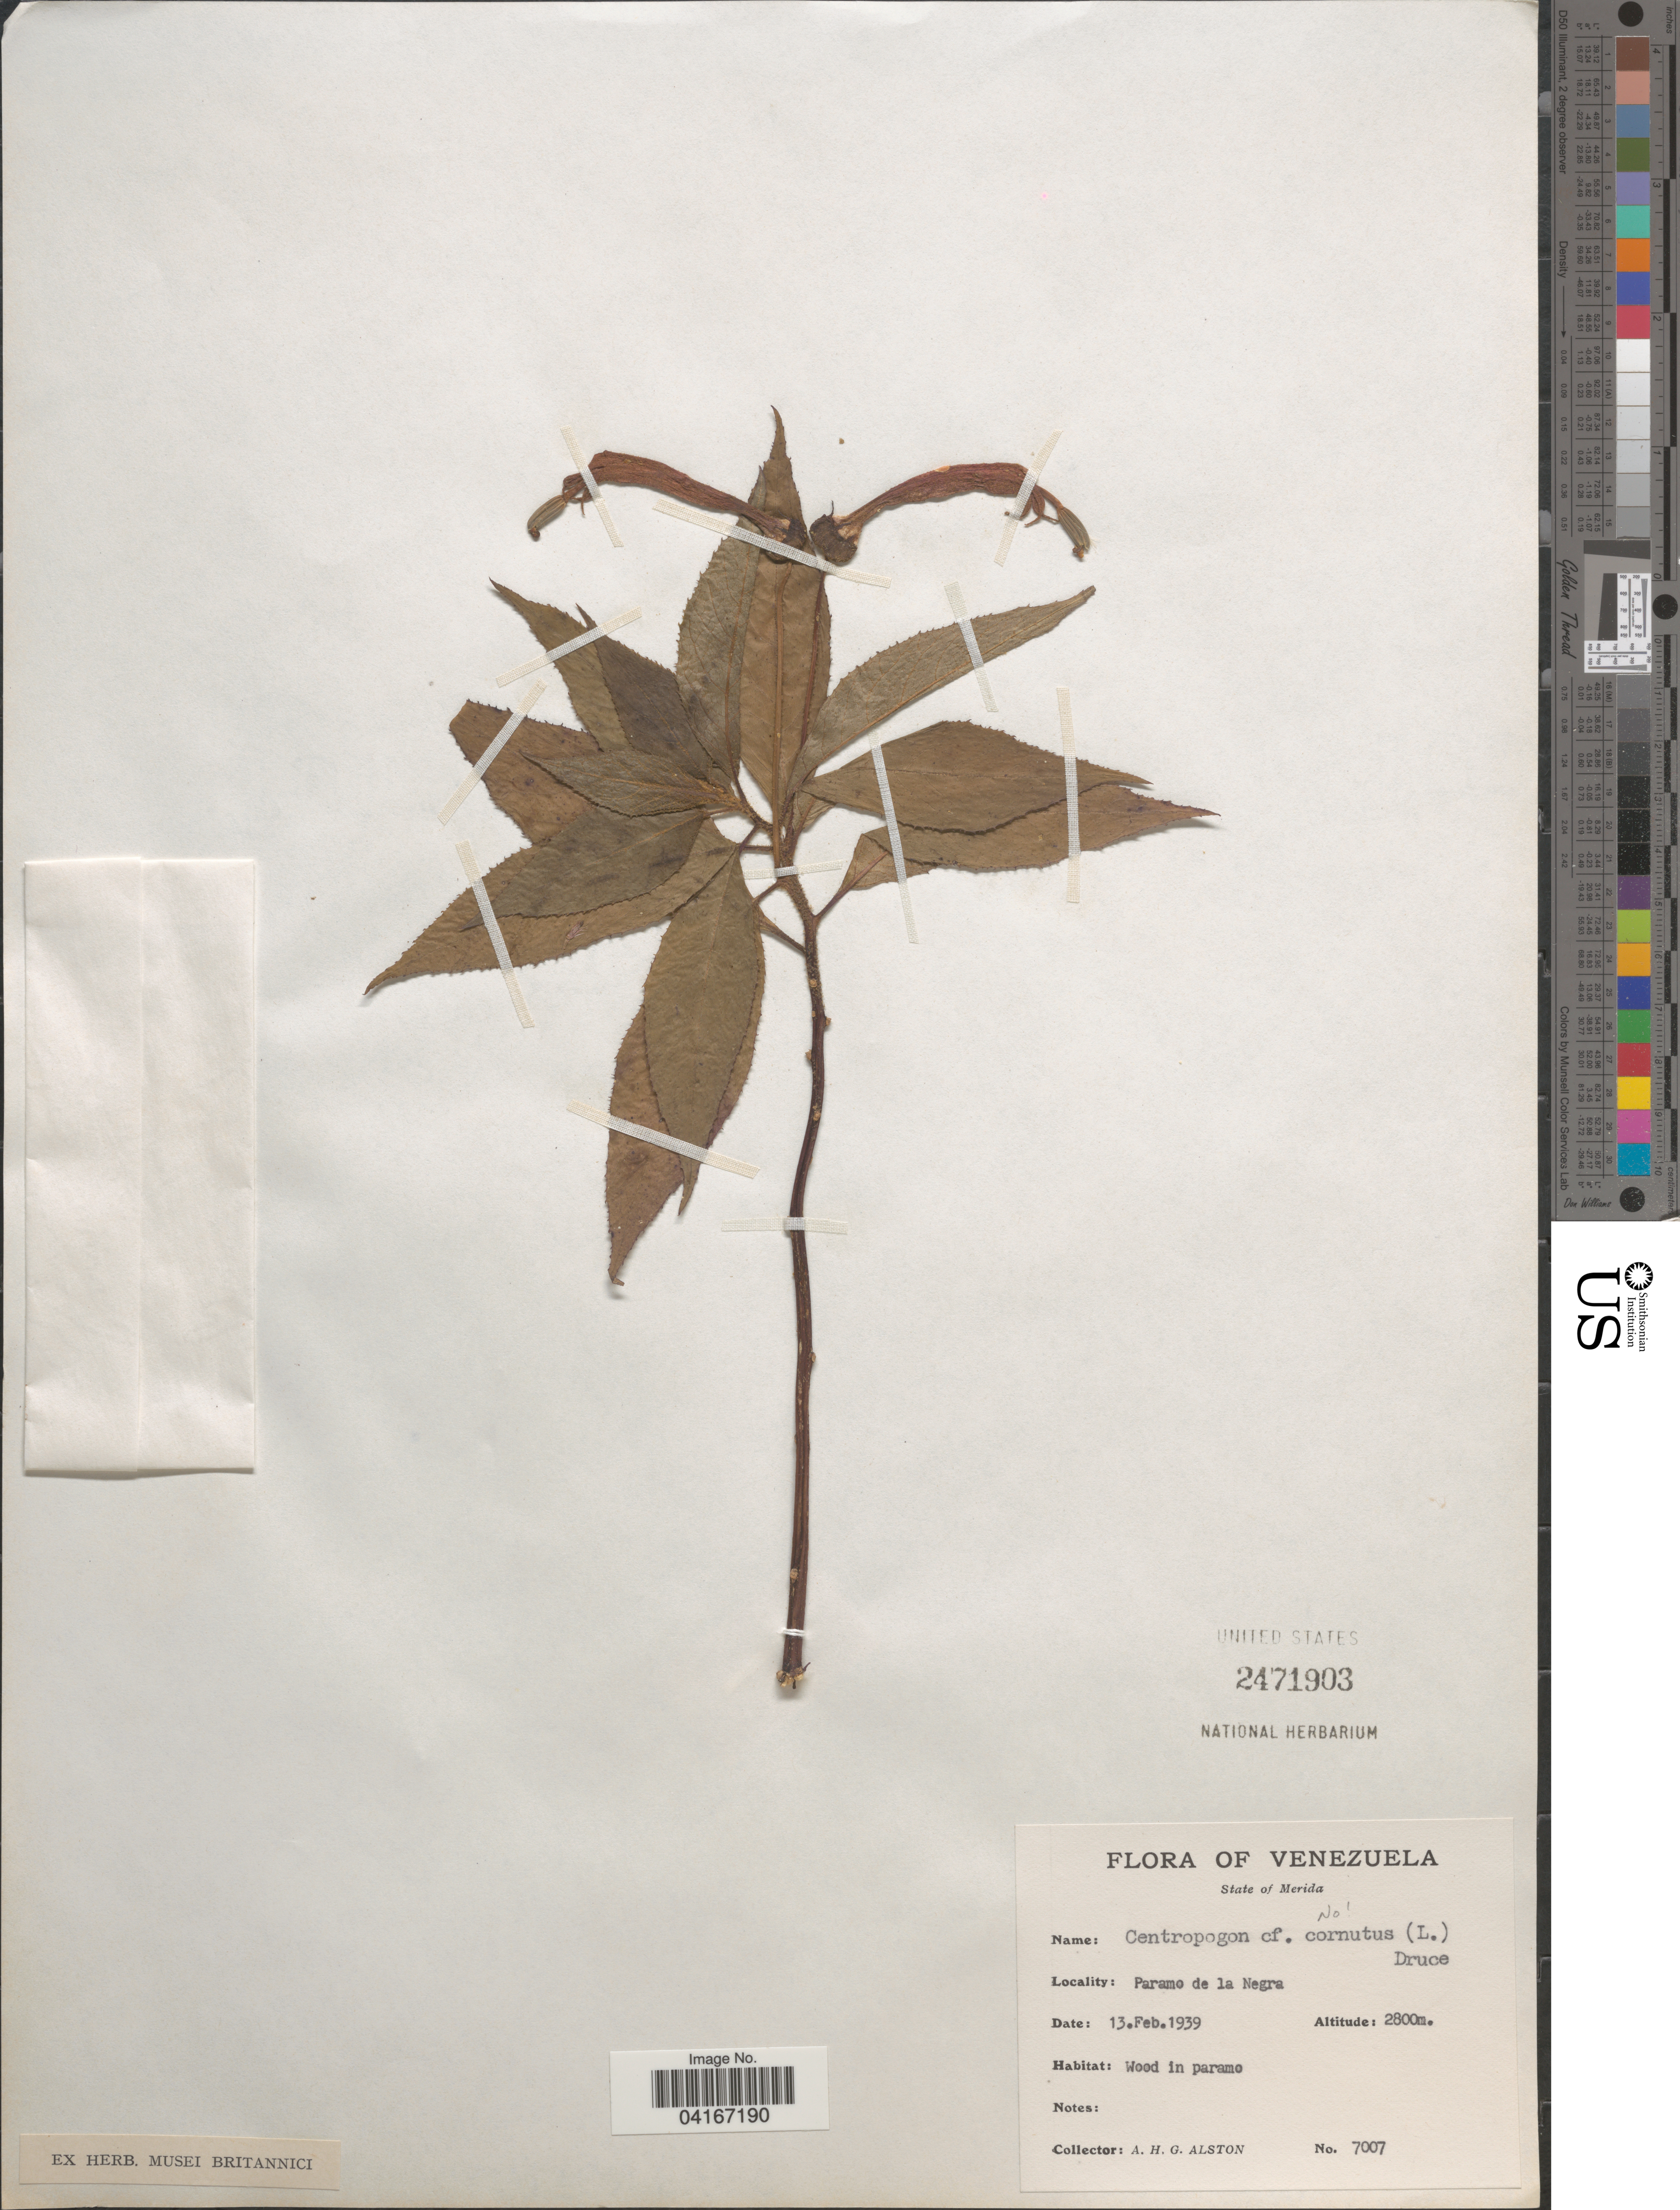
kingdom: Plantae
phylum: Tracheophyta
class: Magnoliopsida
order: Asterales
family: Campanulaceae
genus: Centropogon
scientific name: Centropogon cornutus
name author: (L.) Druce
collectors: A. H. Alston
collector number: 7007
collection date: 1939-02-13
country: Venezuela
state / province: Merida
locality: Paramo de la Negra.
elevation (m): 2800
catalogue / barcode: US 2471903